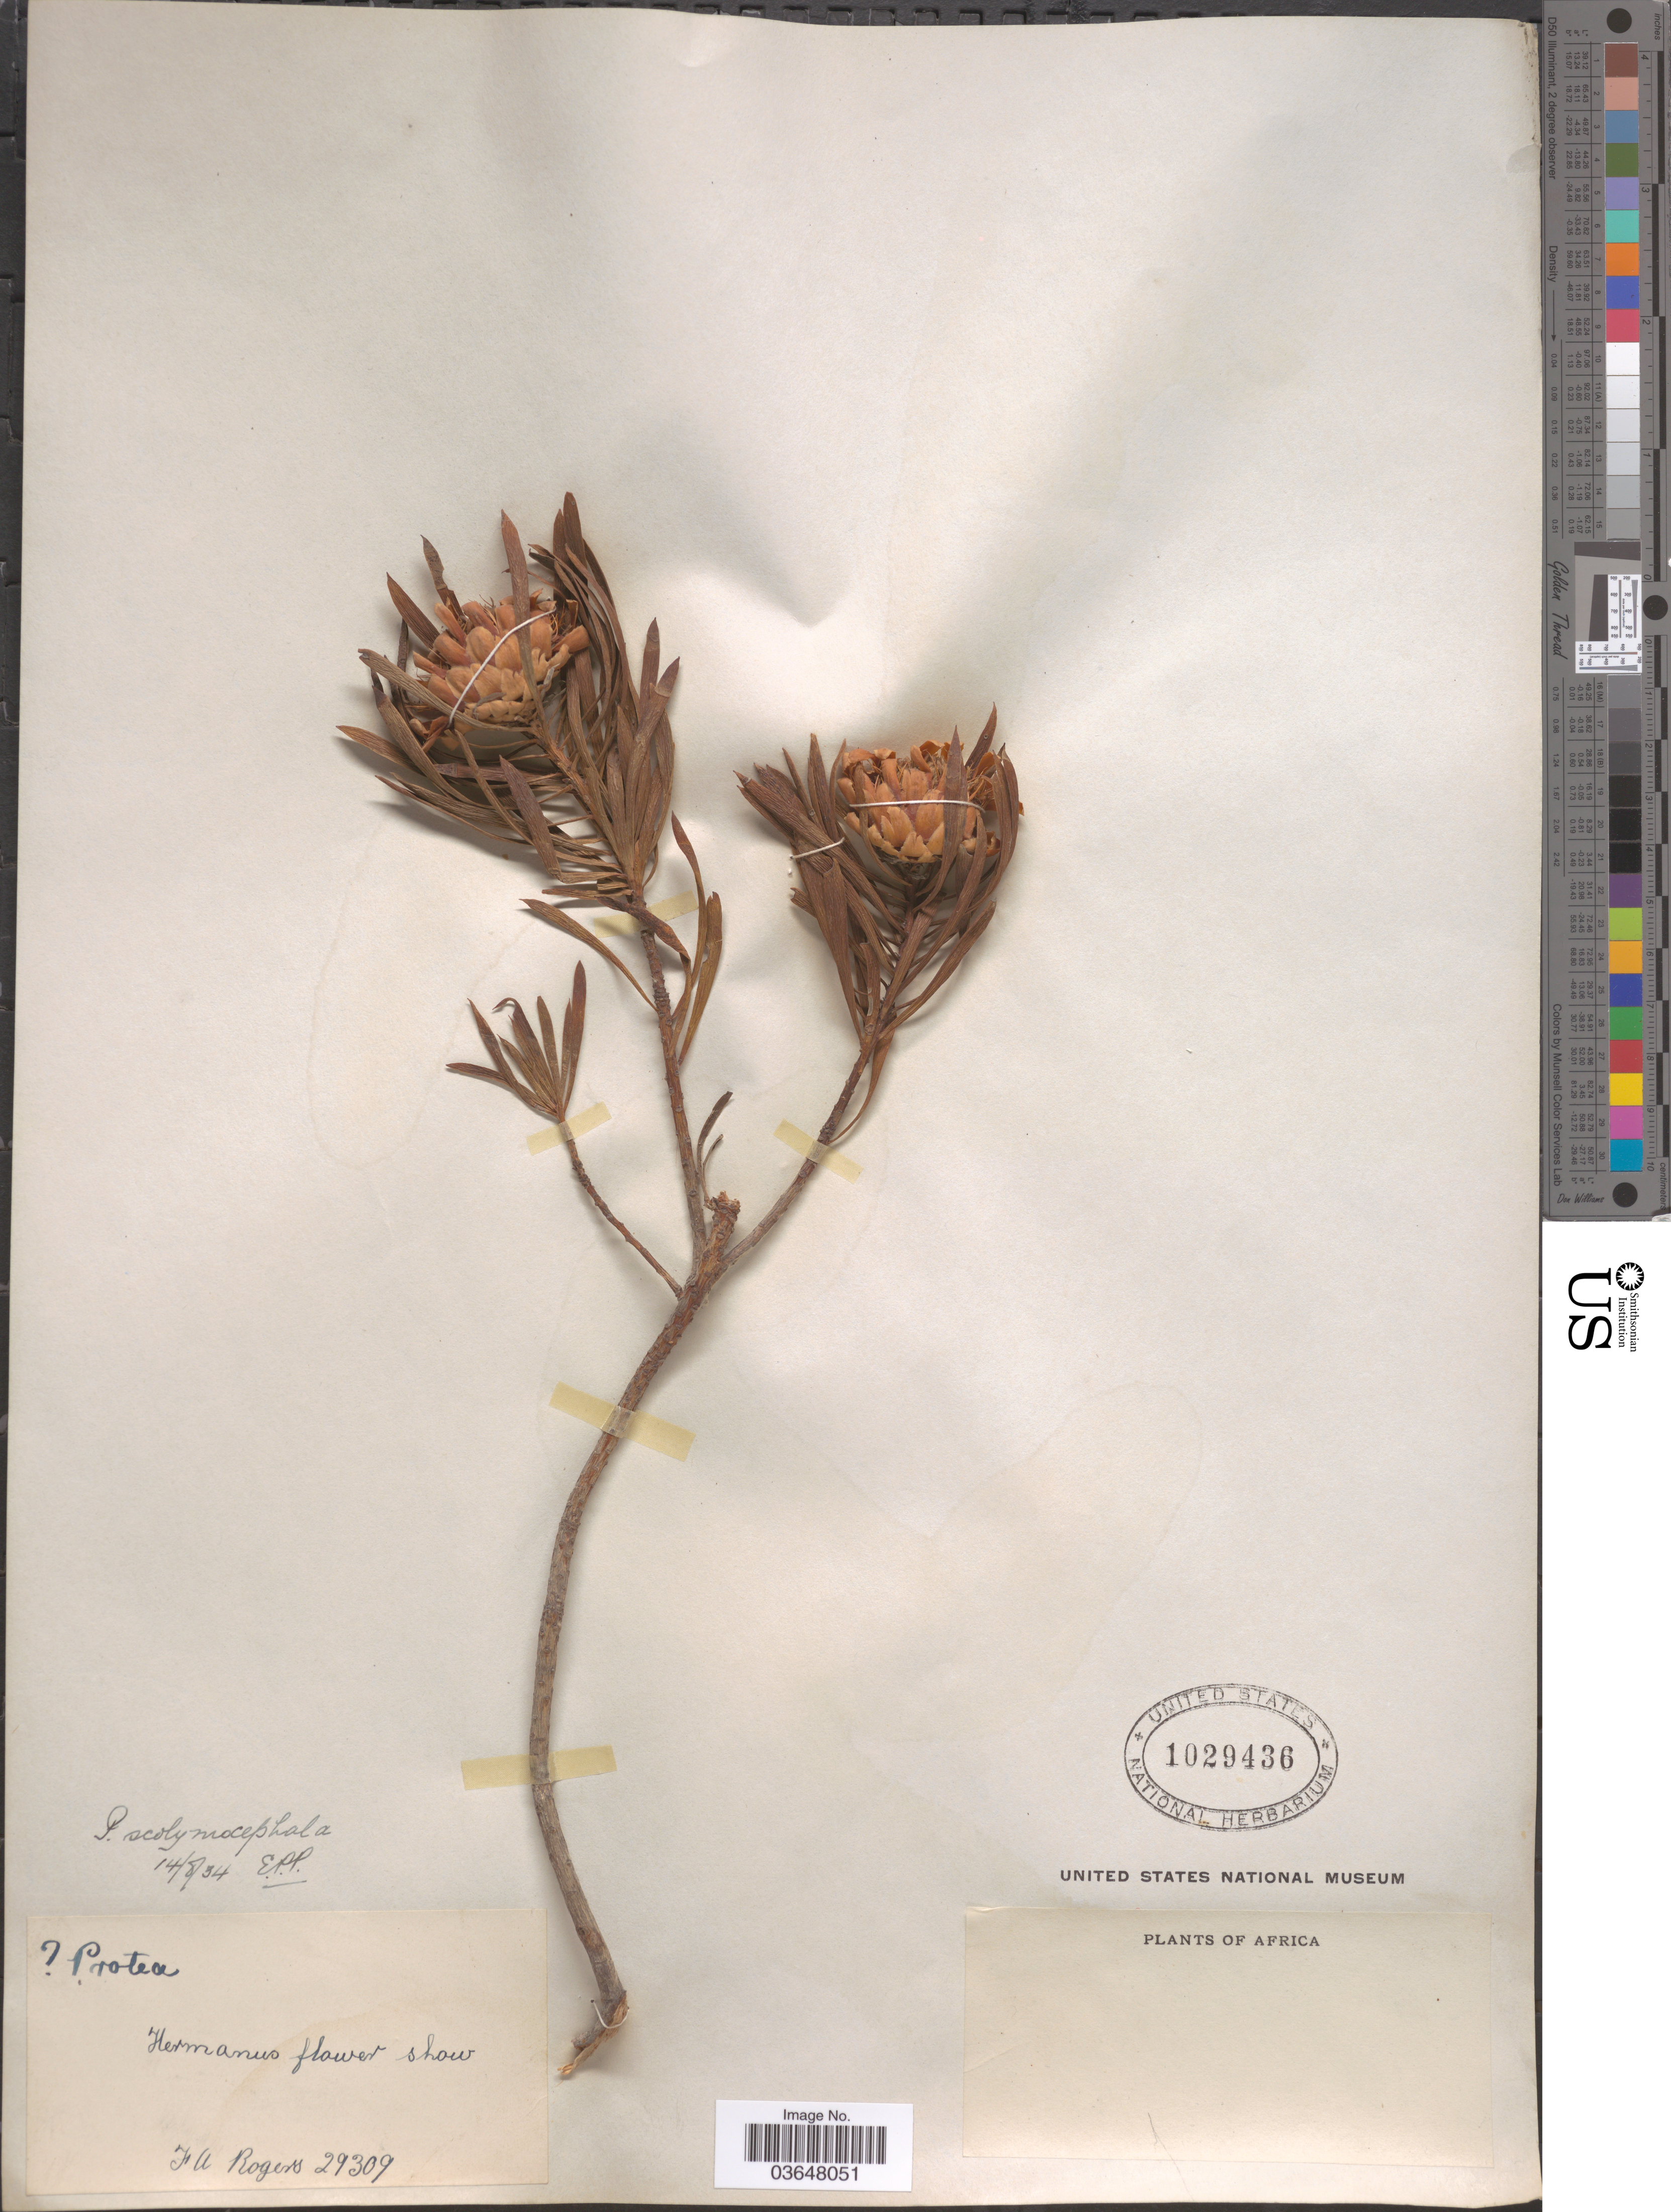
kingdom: Plantae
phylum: Tracheophyta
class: Magnoliopsida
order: Proteales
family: Proteaceae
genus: Protea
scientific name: Protea scolymocephala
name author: Reichard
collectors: F. A. Rogers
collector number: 29309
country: South Africa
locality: Hermanus flower show [unsure placement] Africa.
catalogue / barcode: US 1029436